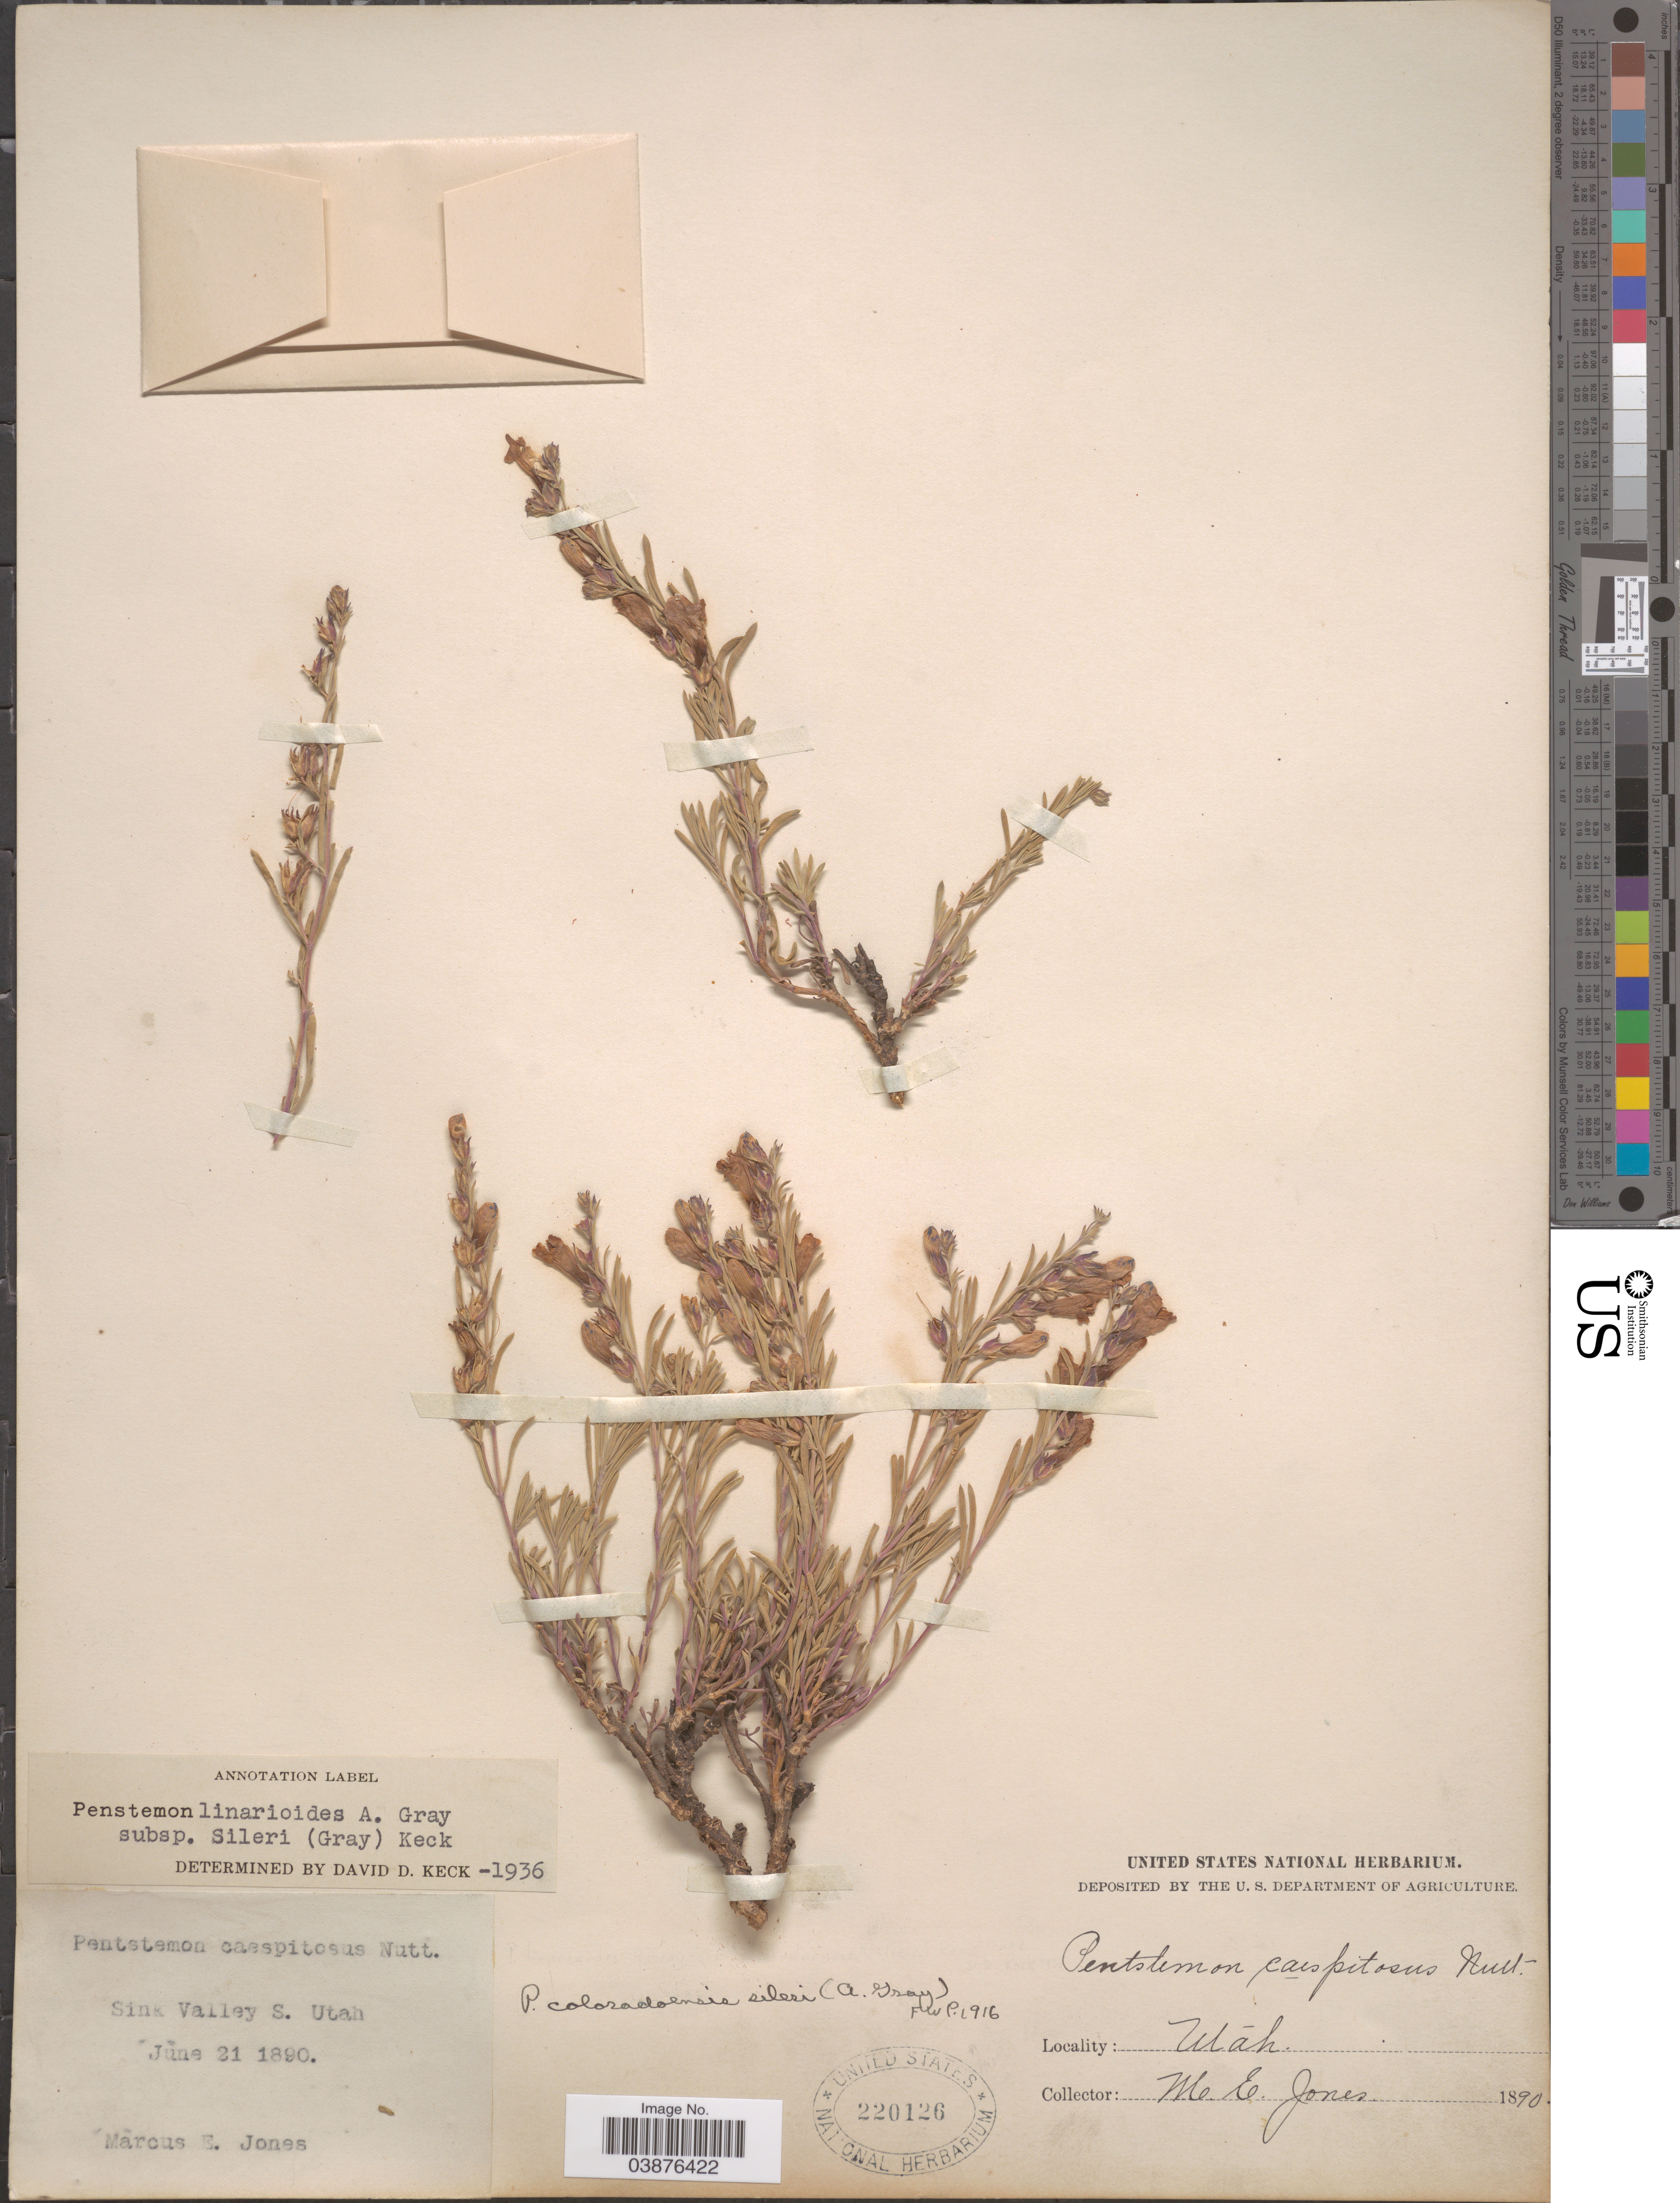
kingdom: Plantae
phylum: Tracheophyta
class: Magnoliopsida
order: Lamiales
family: Plantaginaceae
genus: Penstemon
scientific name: Penstemon linarioides var. viridis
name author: D.D. Keck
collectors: M. E. Jones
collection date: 1890-06-21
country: United States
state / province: Utah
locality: Sink Valley, S. Utah.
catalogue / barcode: US 220126